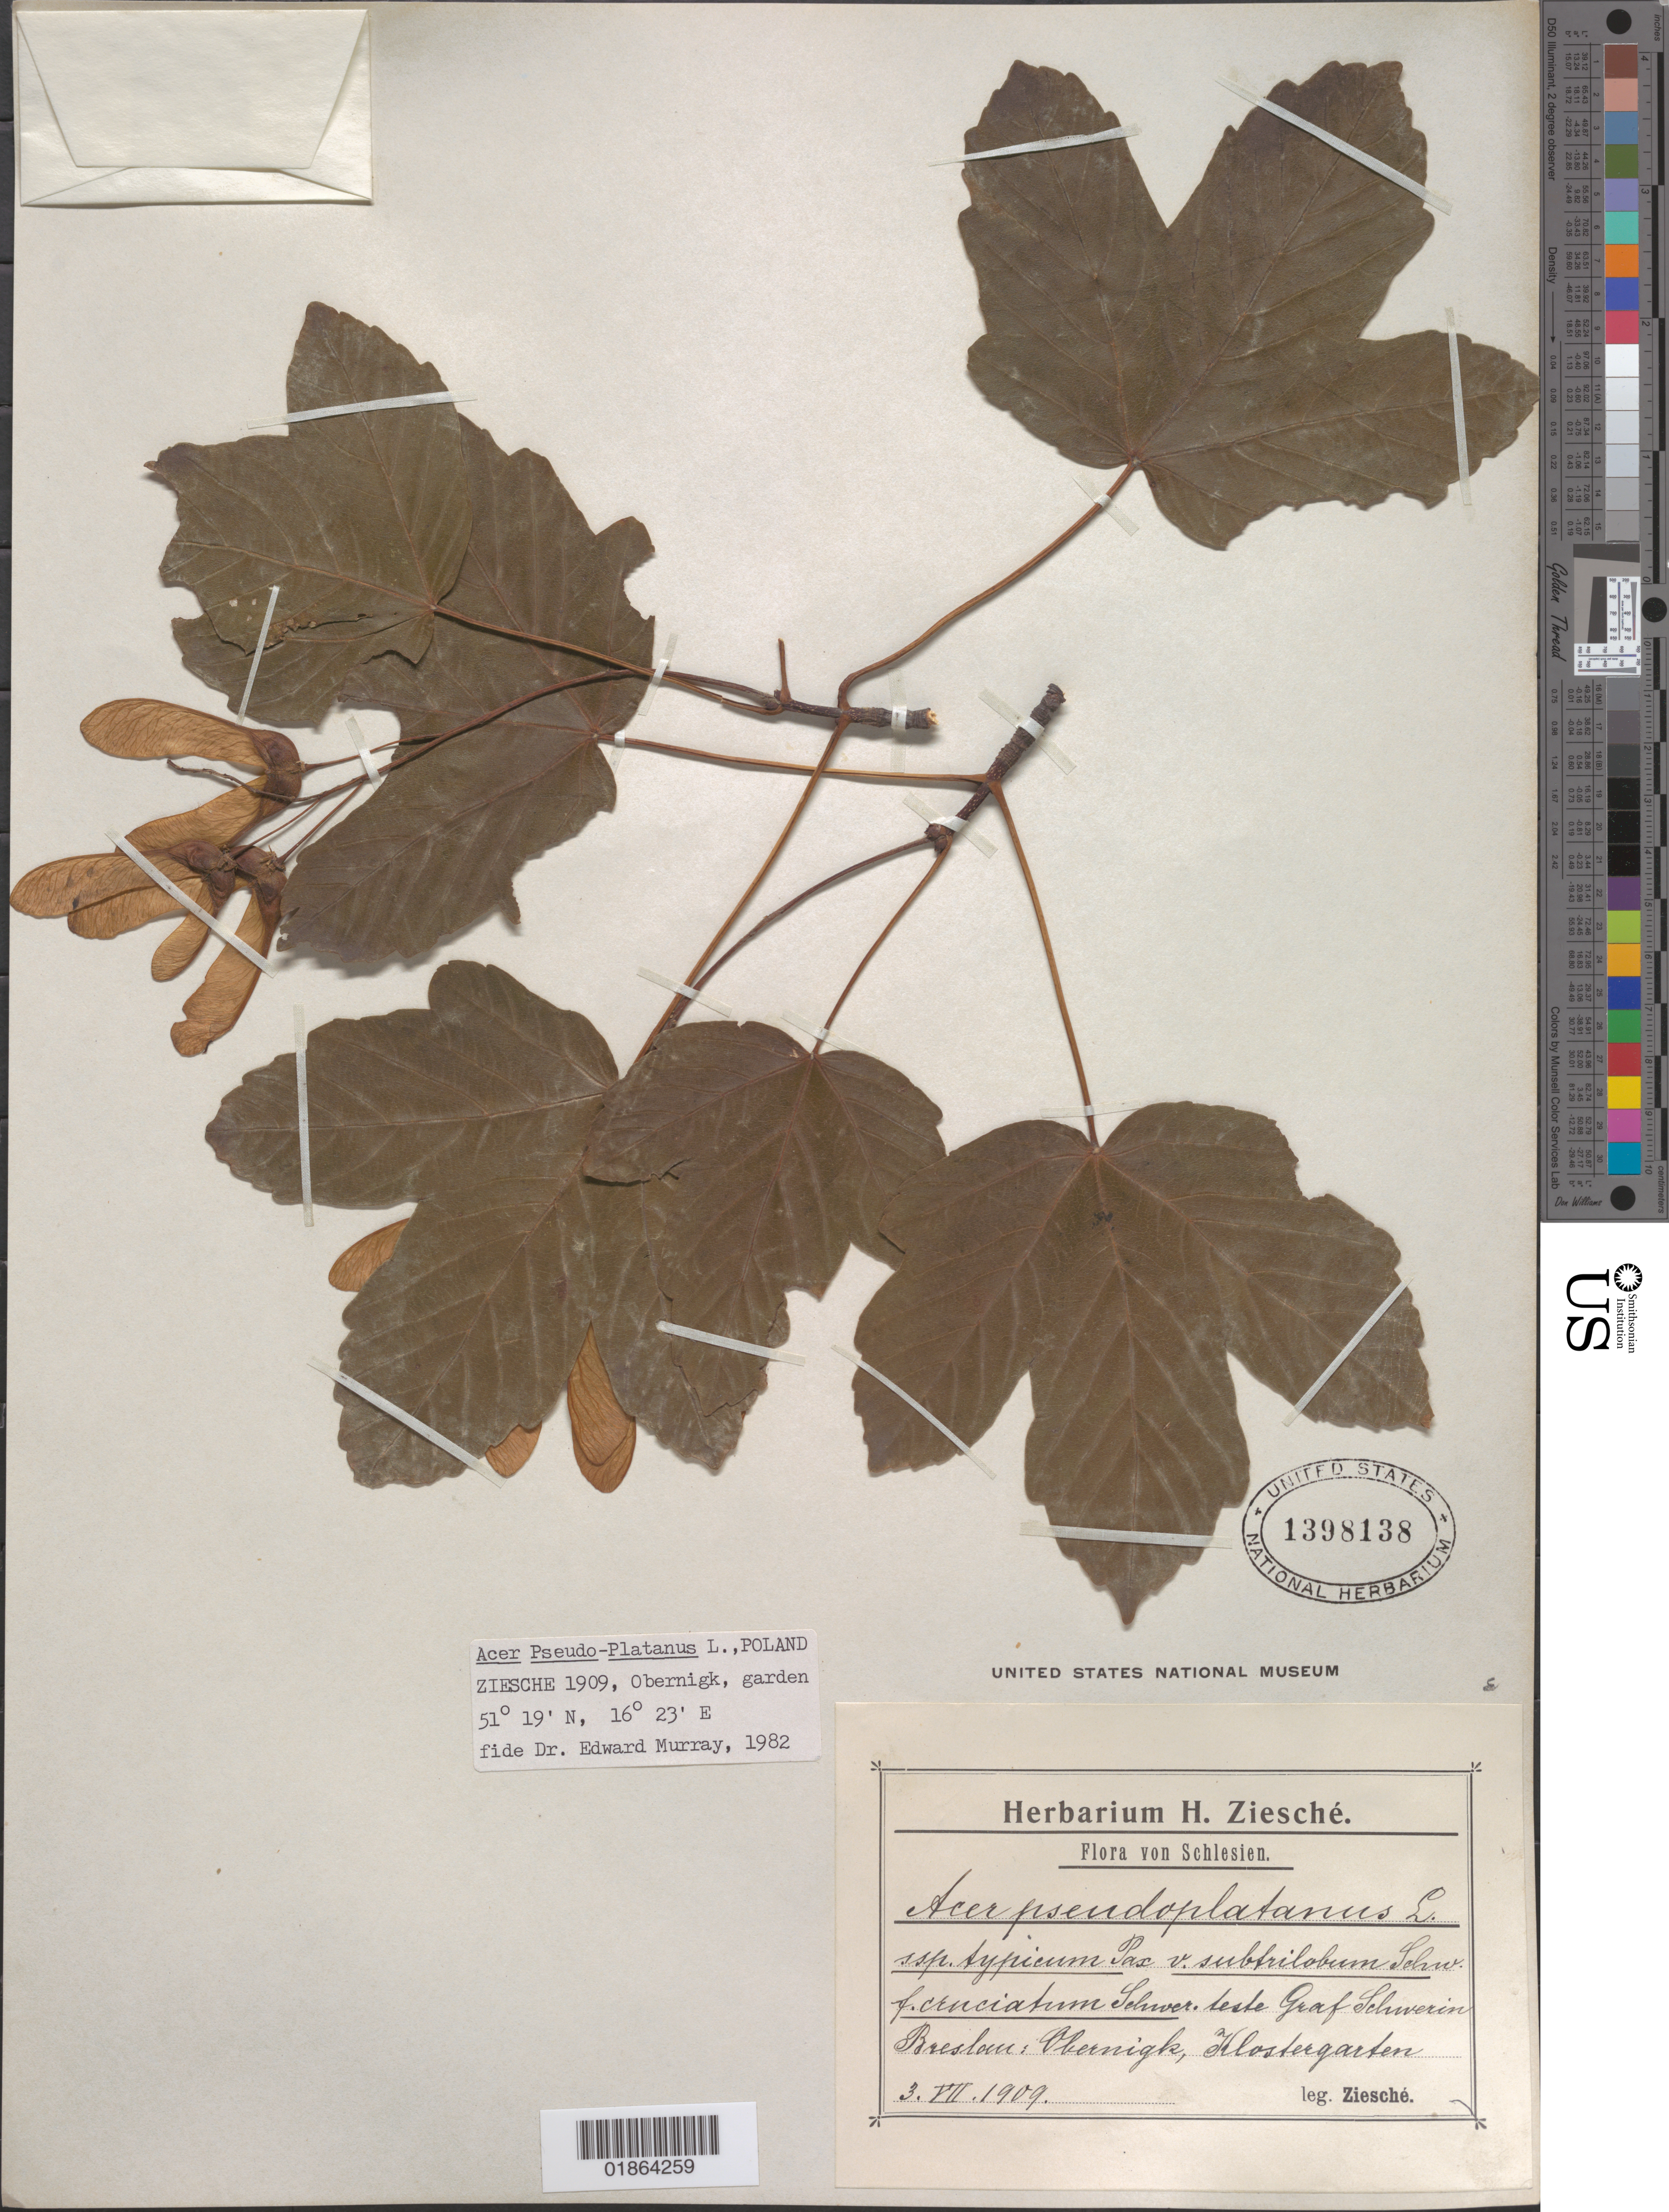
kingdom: Plantae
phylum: Tracheophyta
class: Magnoliopsida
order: Sapindales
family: Sapindaceae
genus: Acer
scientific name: Acer pseudoplatanus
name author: L.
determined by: Murray, Edward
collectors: H. Ziesché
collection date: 1909-07-03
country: Poland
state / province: Dolnoslaskie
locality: Schlesien, Breslau (Wroclaw], Obernigk, Klostergarten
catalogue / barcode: US 1398138